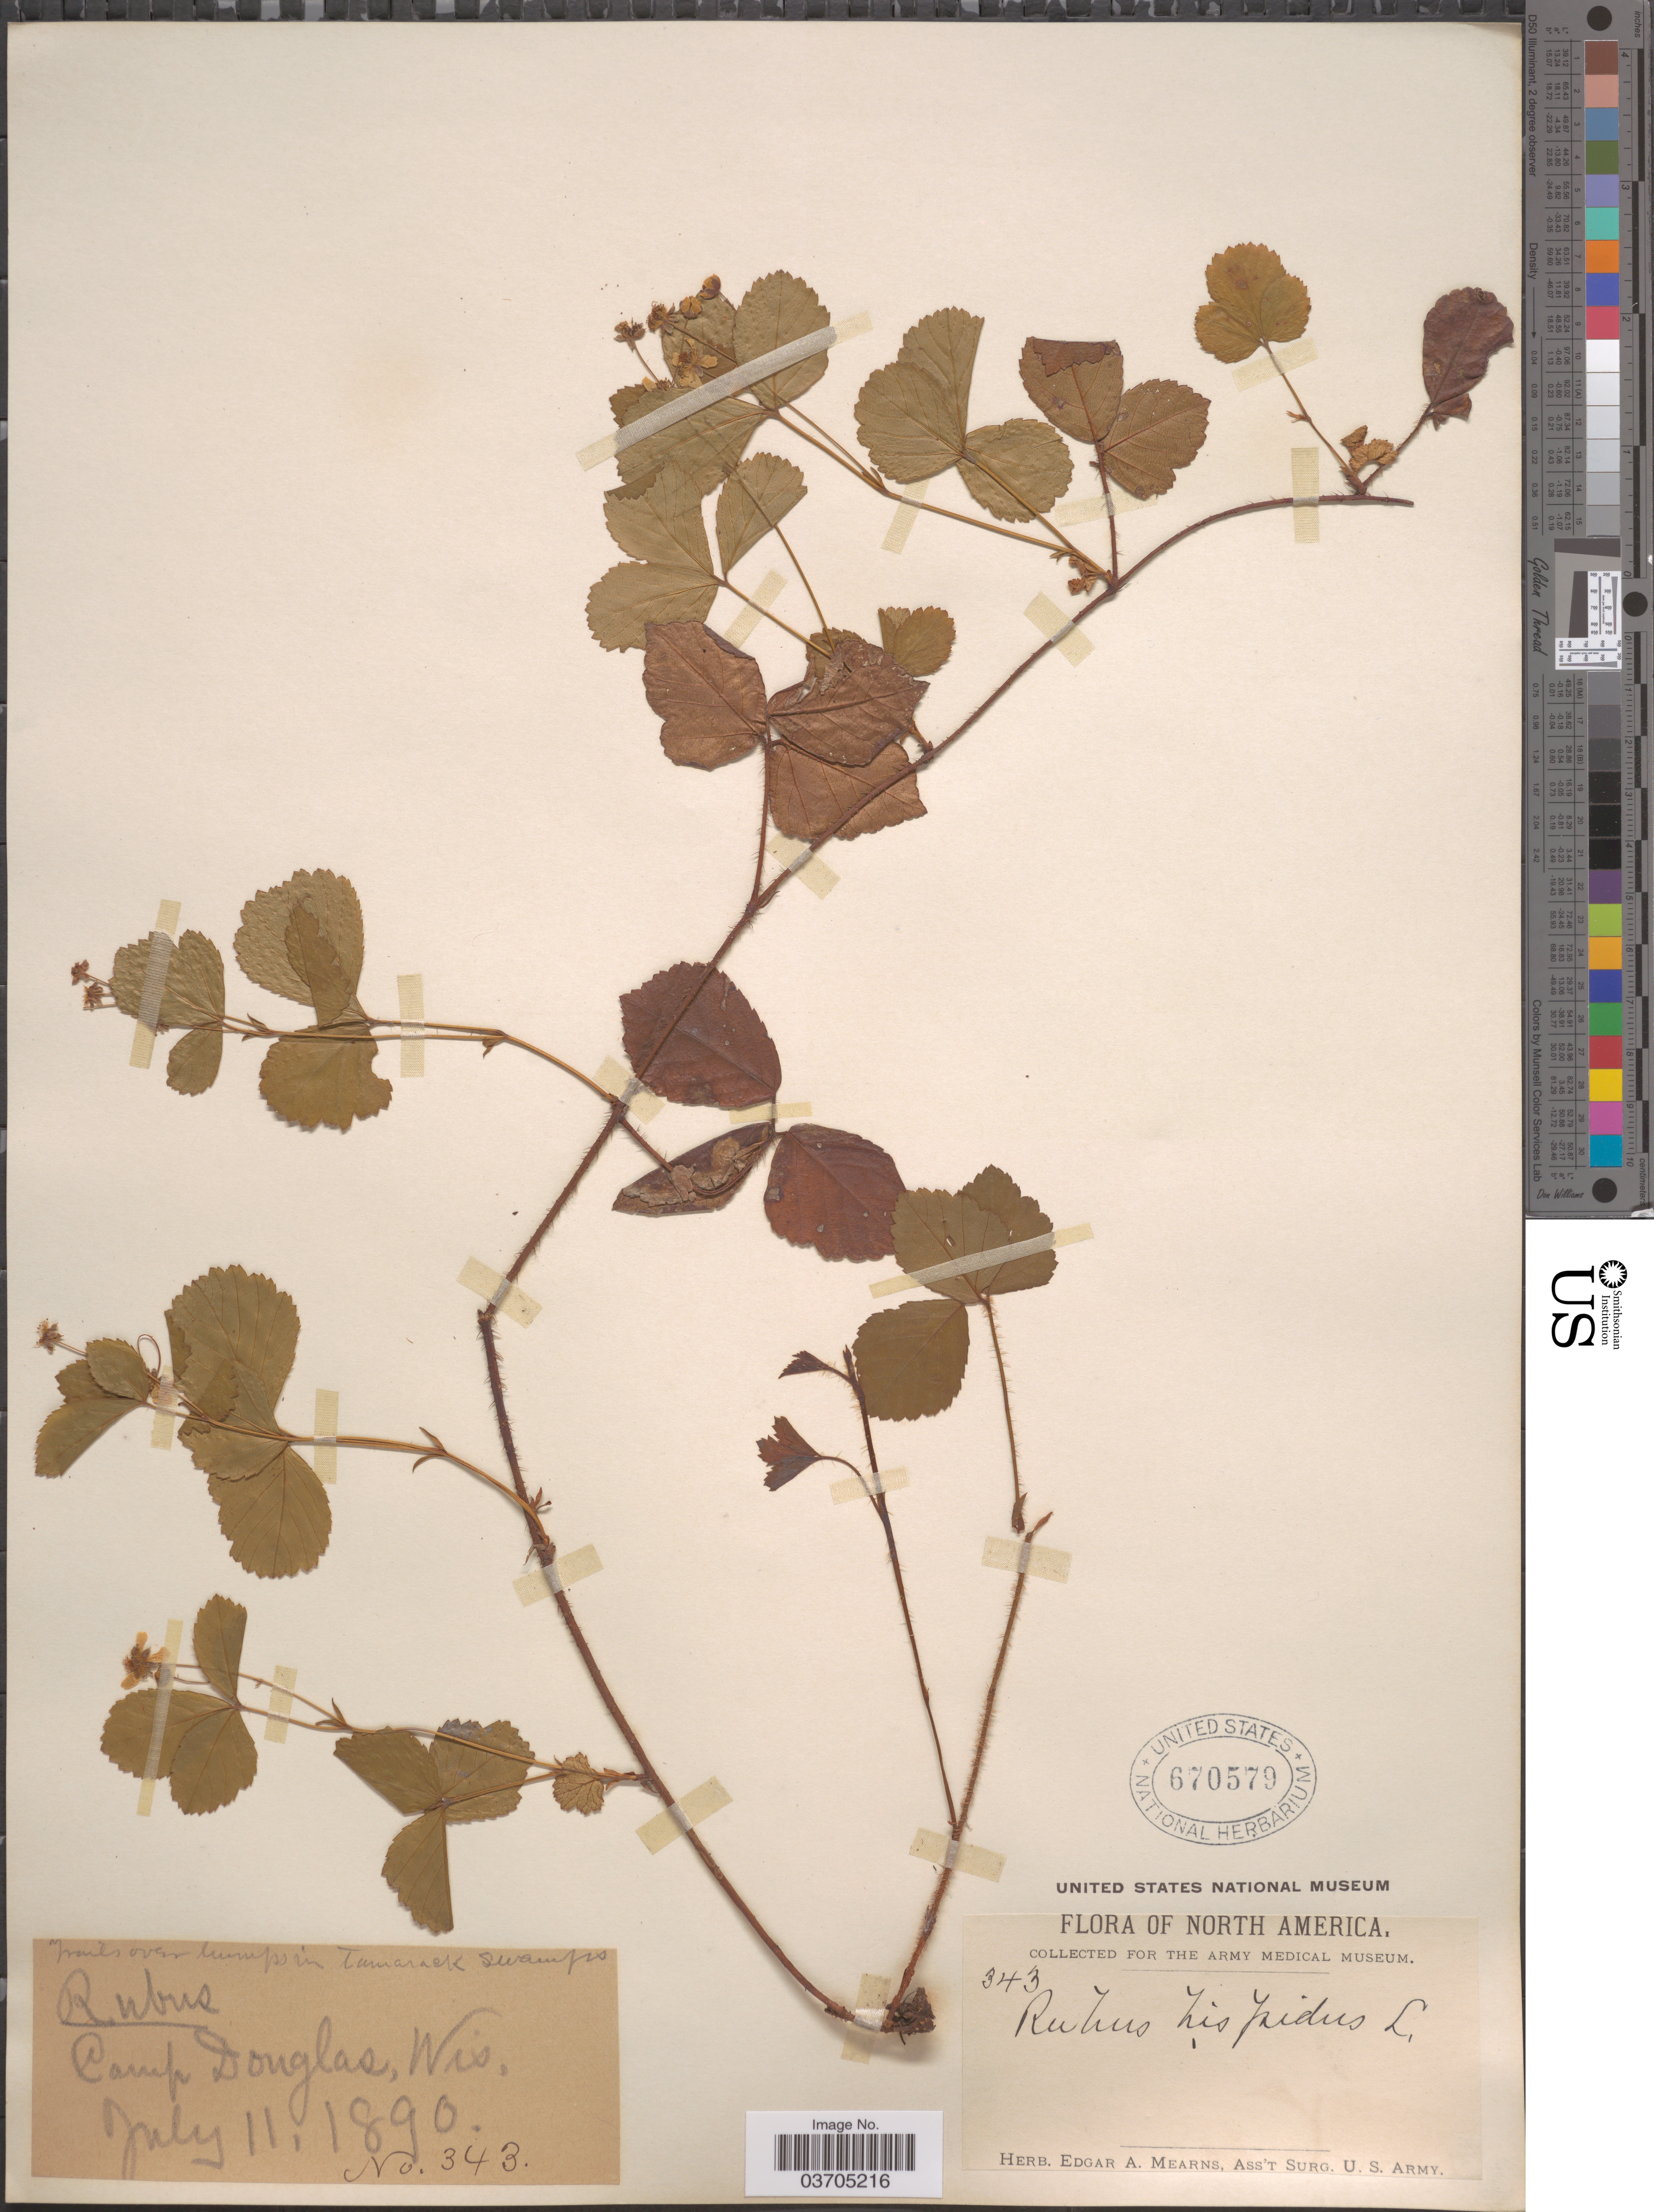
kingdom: Plantae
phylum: Tracheophyta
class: Magnoliopsida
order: Rosales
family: Rosaceae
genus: Rubus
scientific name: Rubus hispidus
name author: L.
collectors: ex herb. Edgar A. Mearns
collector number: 343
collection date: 1890-07-11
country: United States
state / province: Wisconsin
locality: Camp Douglas.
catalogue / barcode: US 670579